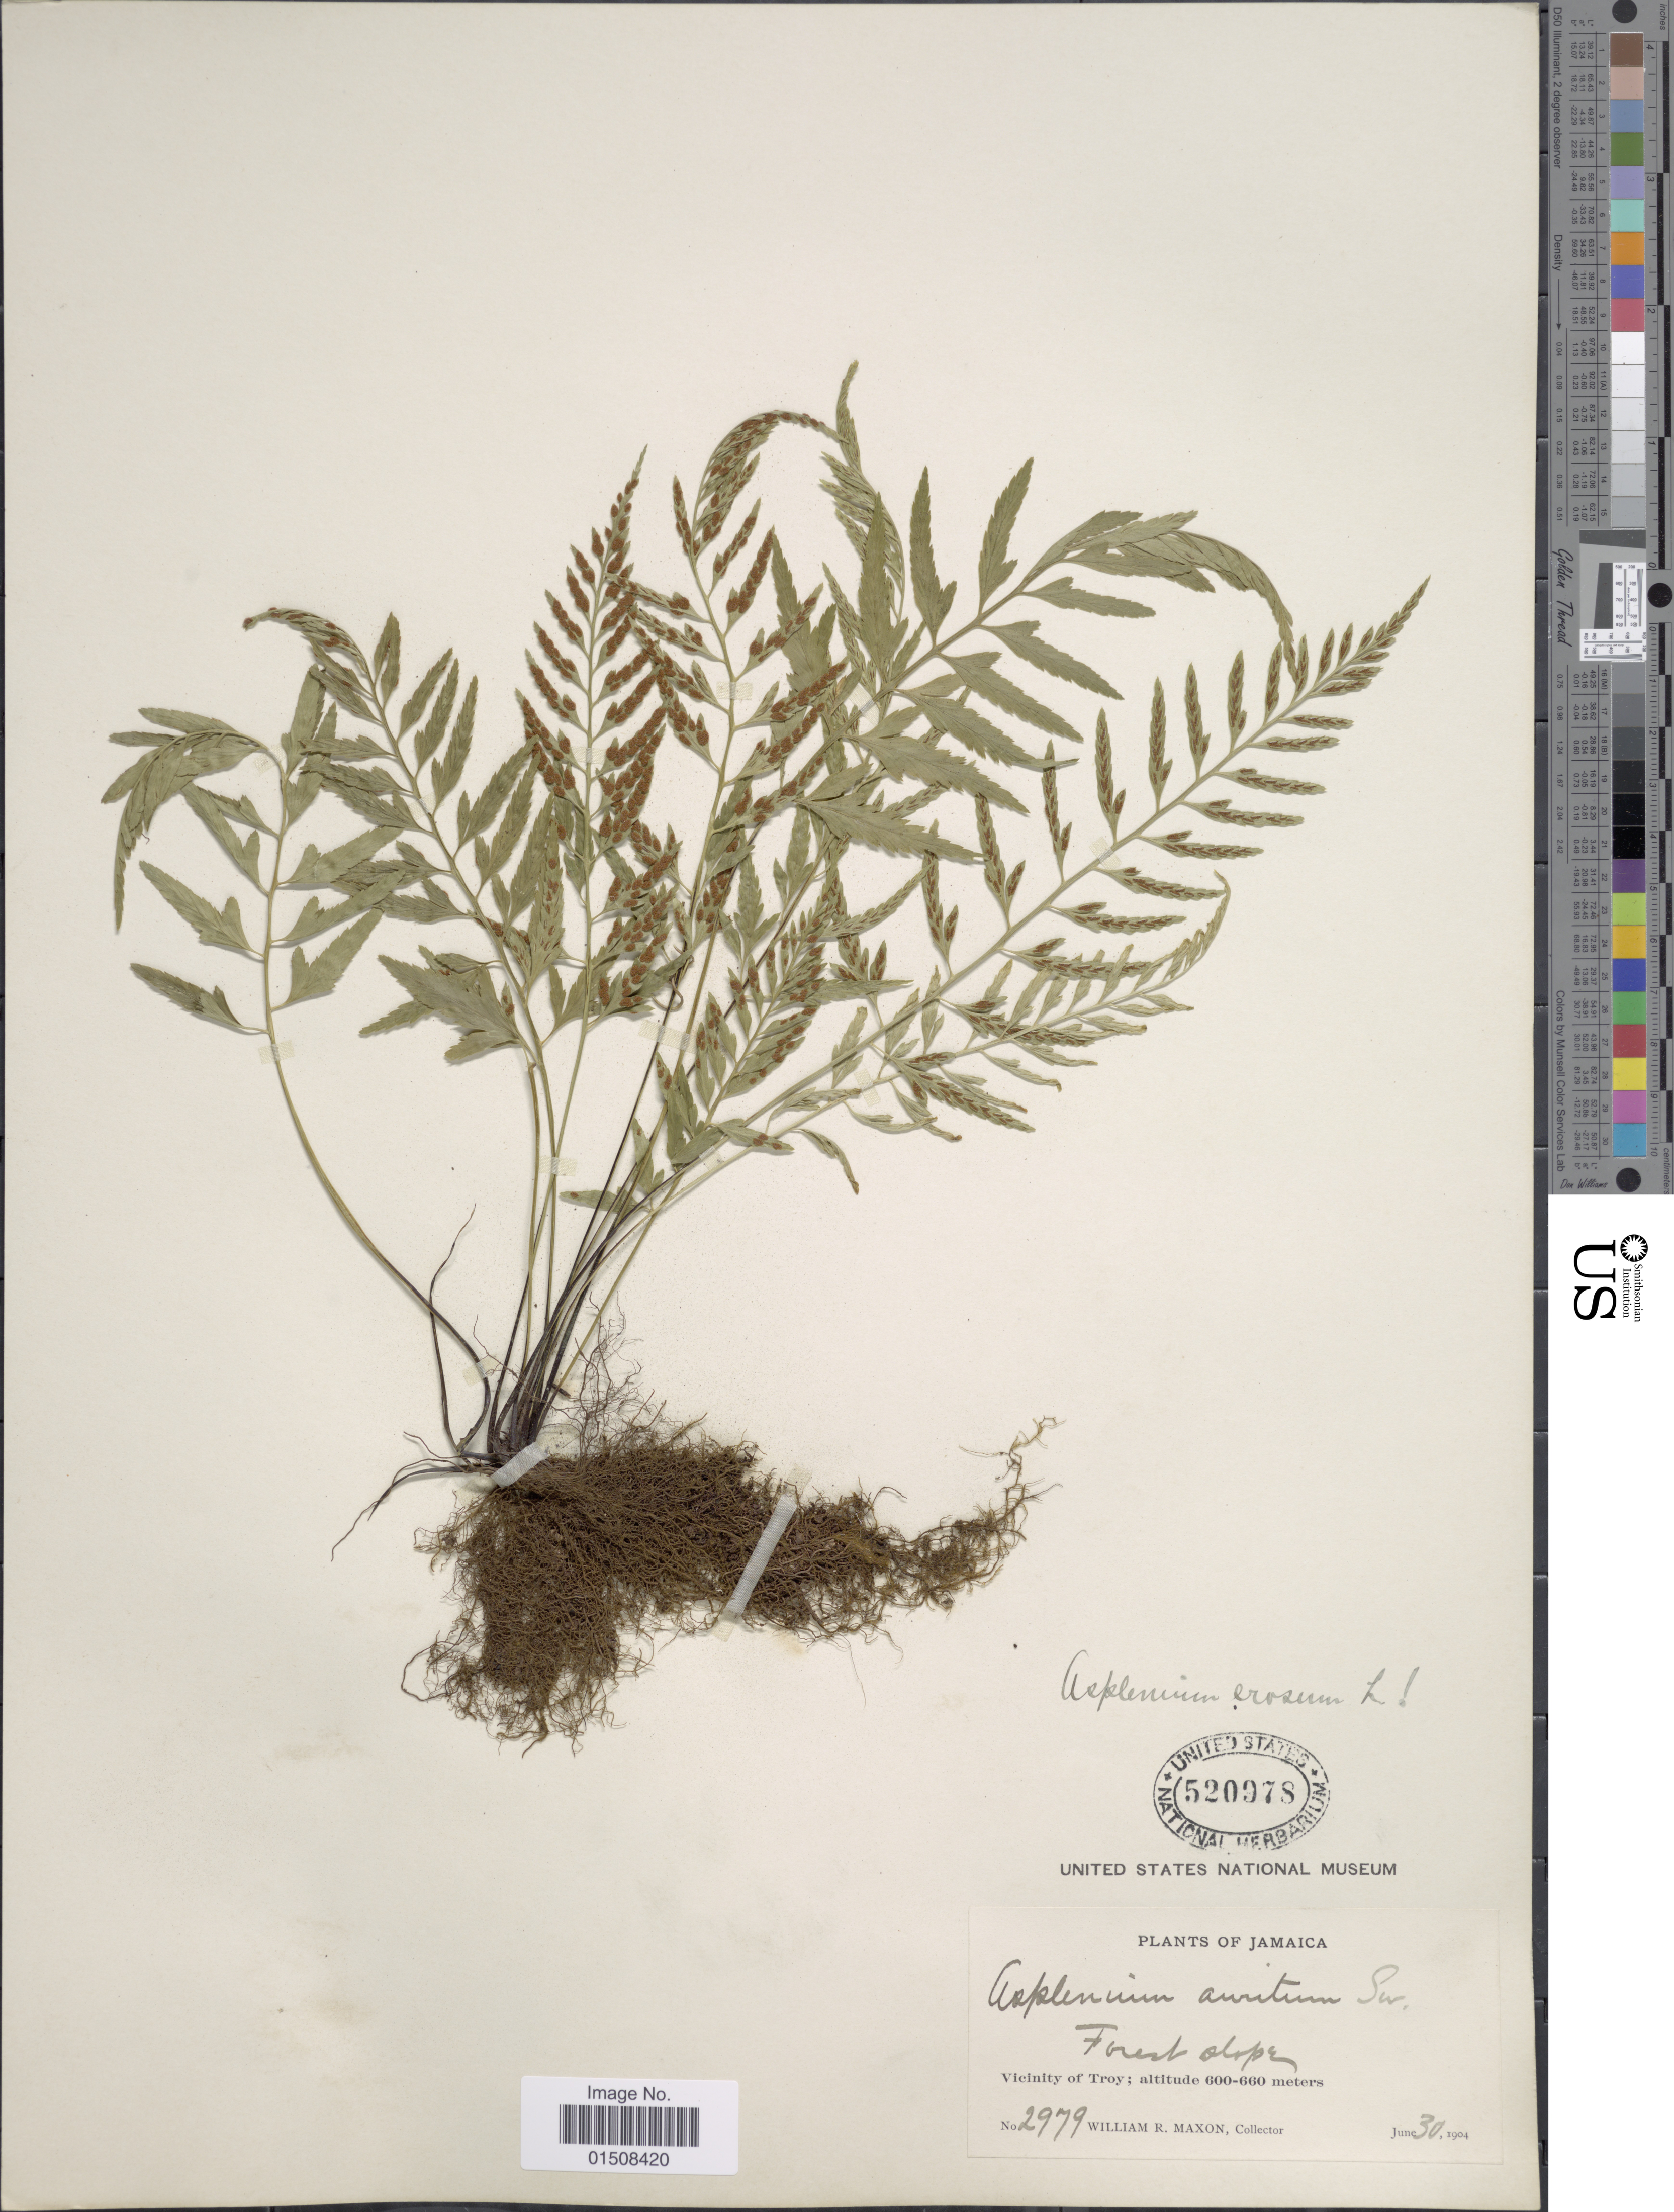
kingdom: Plantae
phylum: Tracheophyta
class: Polypodiopsida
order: Polypodiales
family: Aspleniaceae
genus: Asplenium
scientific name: Asplenium auritum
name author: Sw.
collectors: W. R. Maxon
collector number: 2979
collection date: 1904-06-30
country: Jamaica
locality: Vicinity of Troy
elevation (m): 600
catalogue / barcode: US 520978